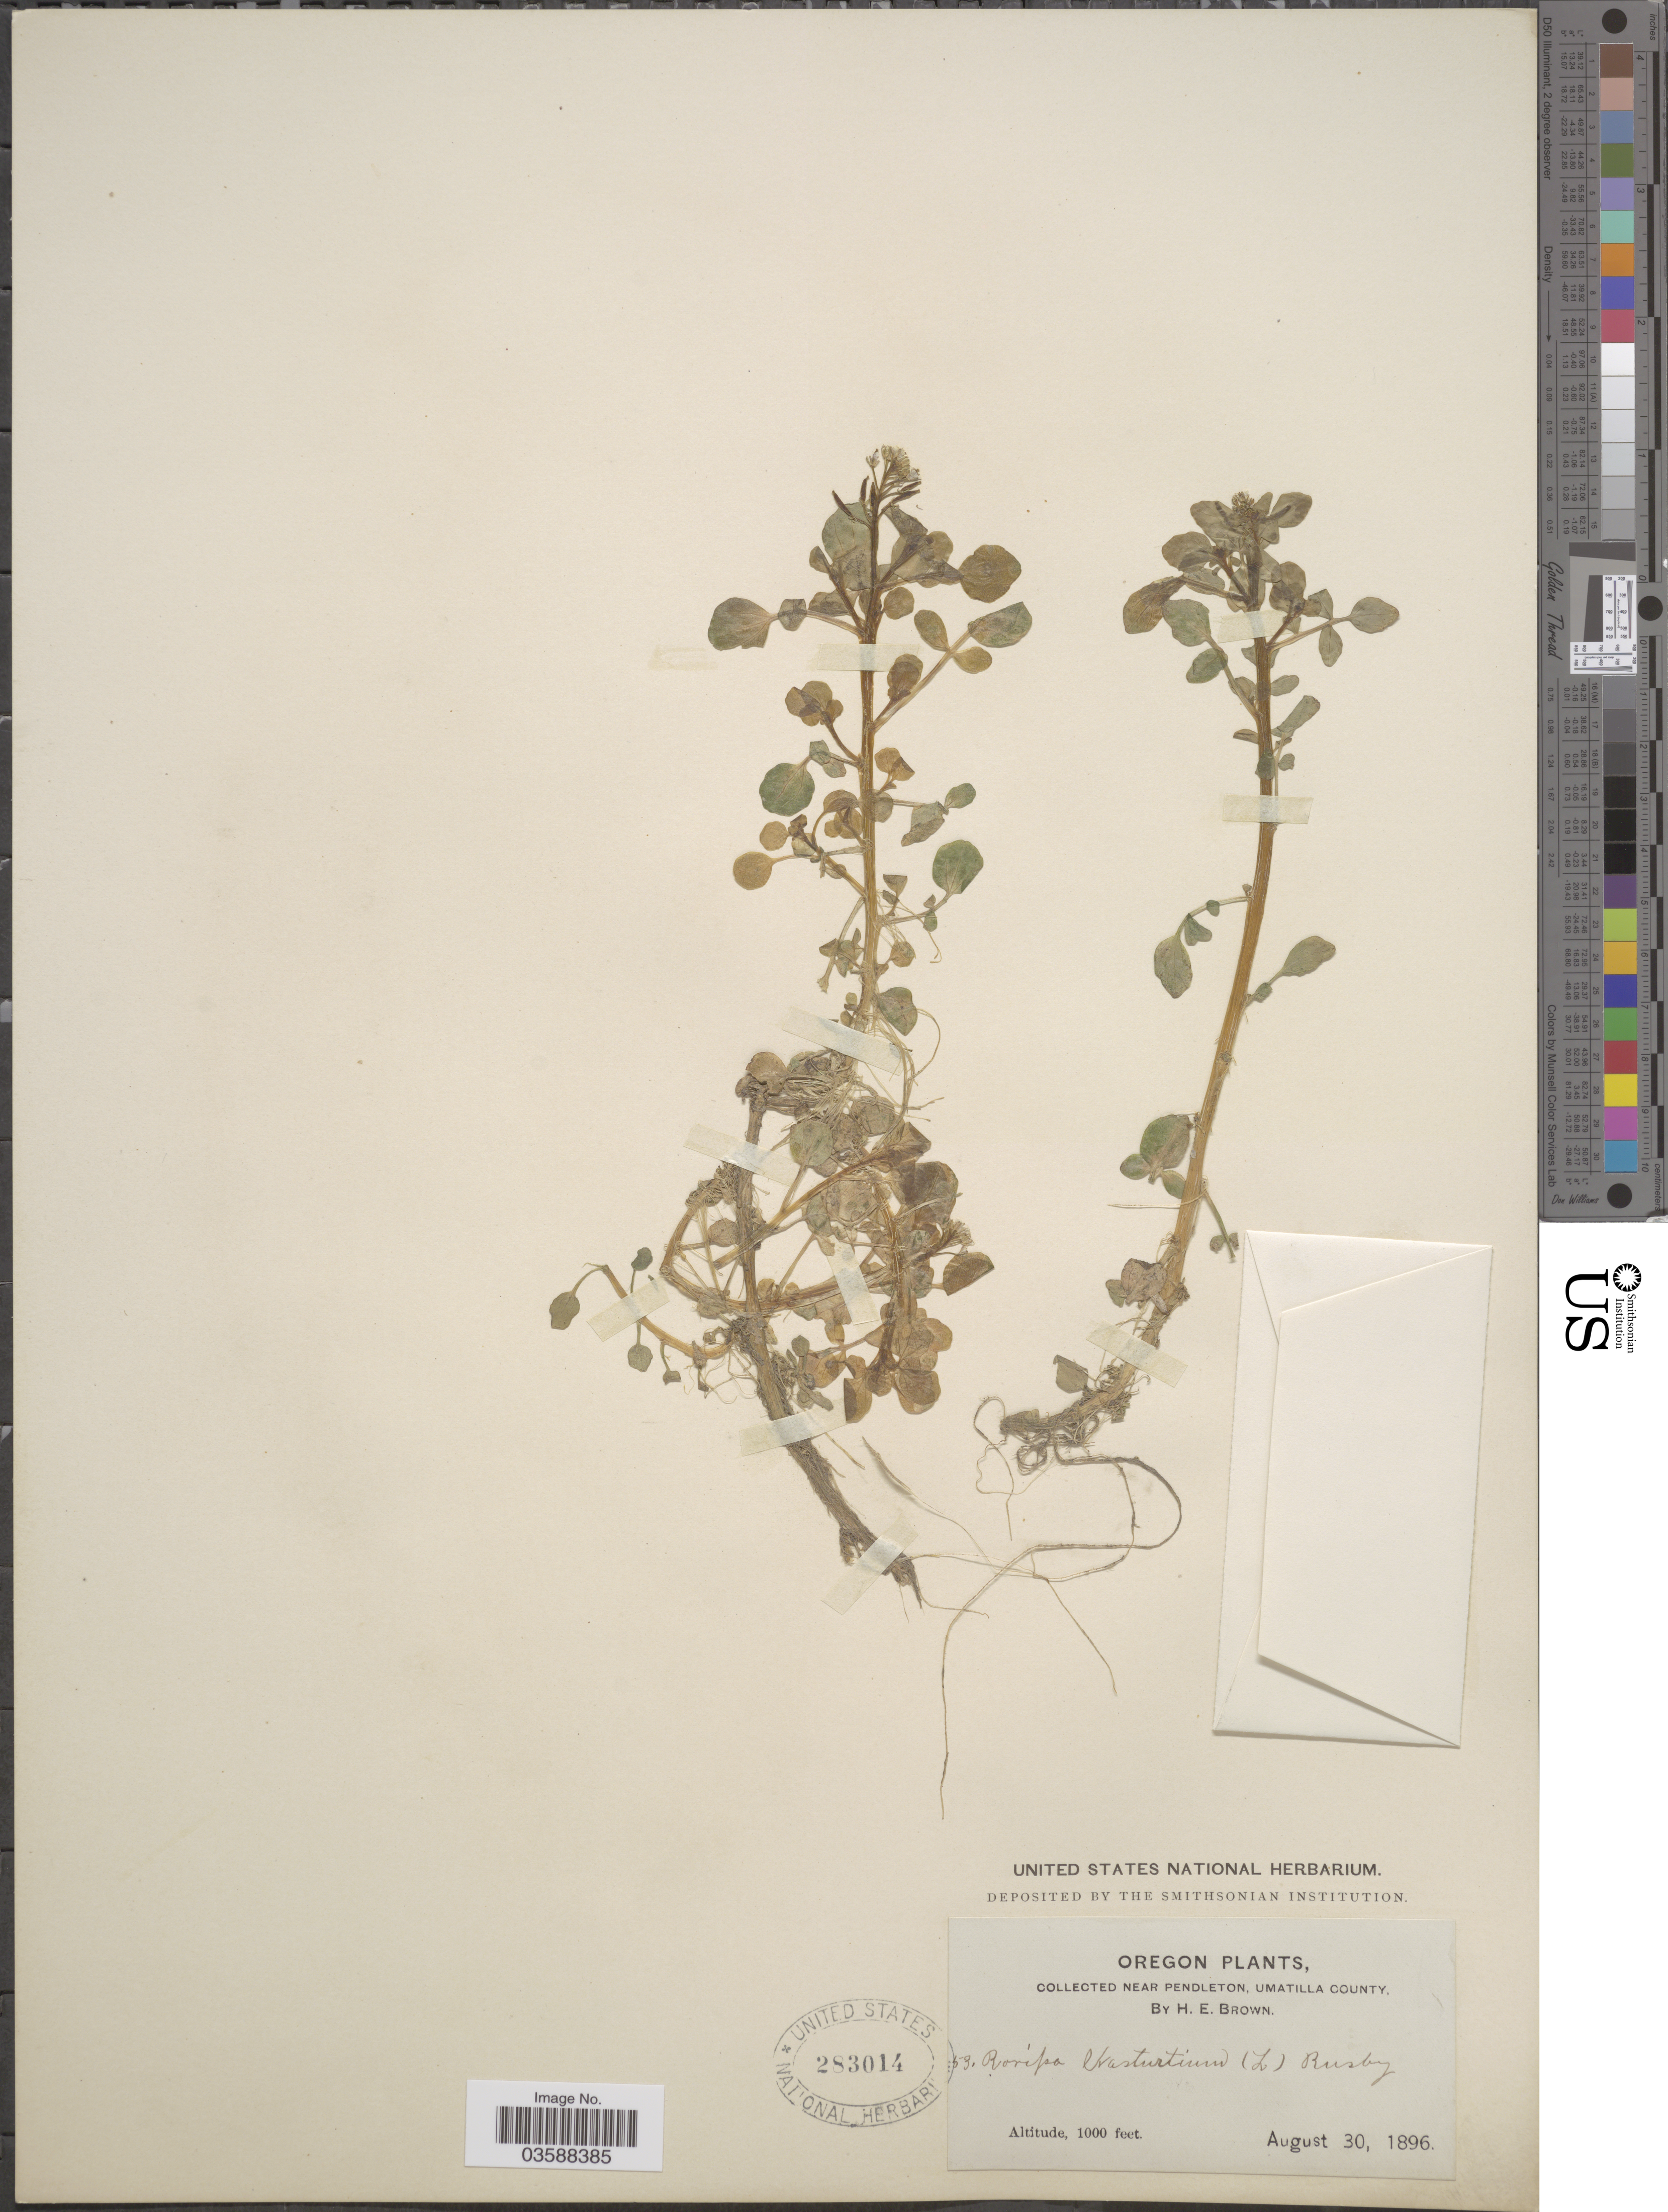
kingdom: Plantae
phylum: Tracheophyta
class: Magnoliopsida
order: Brassicales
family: Brassicaceae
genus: Nasturtium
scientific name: Nasturtium officinale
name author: R. Br.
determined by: Strong, M. T., (US), Smithsonian Institution - National Museum of Natural History (UNITED STATES)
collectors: H. E. Brown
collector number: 53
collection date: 1896-08-30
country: United States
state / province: Oregon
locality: Near Pendleton, Umatilla County.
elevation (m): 305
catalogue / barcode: US 283014